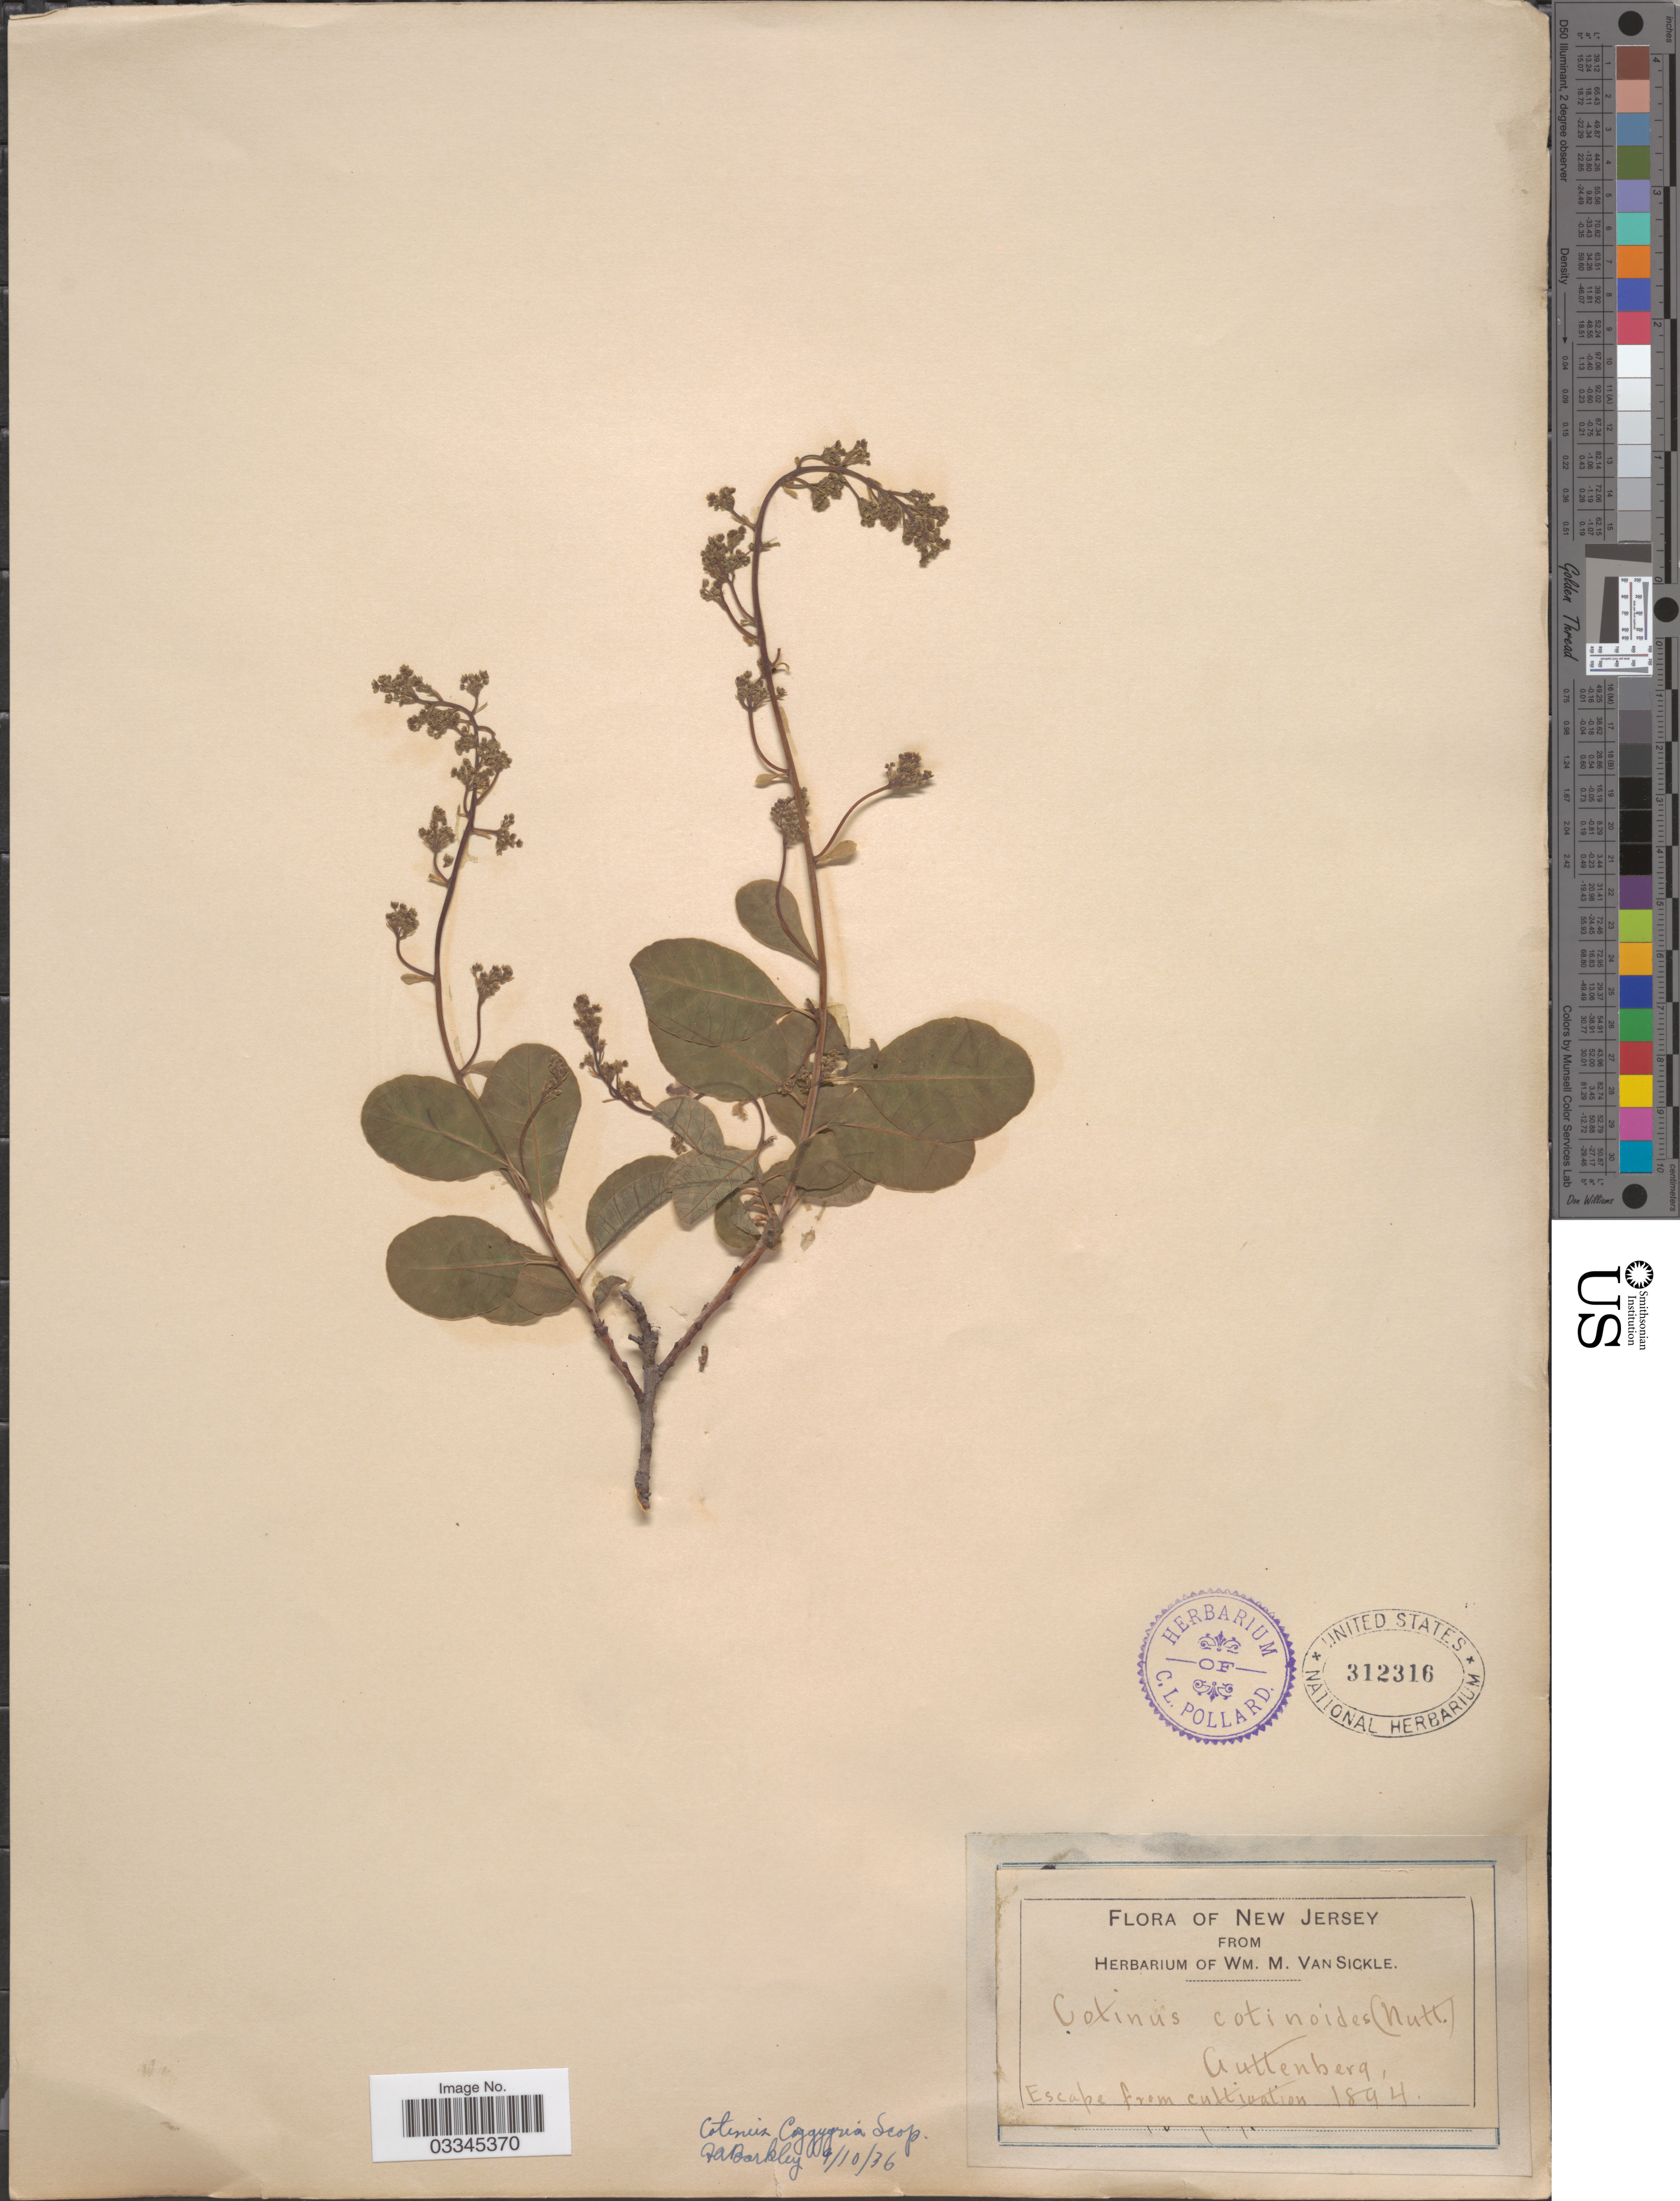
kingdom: Plantae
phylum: Tracheophyta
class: Magnoliopsida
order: Sapindales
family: Anacardiaceae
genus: Cotinus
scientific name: Cotinus coggygria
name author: Scop.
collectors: ex herb. Wm. M. Van Sickle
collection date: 1894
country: United States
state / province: New Jersey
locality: Guttenberg.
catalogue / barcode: US 312316